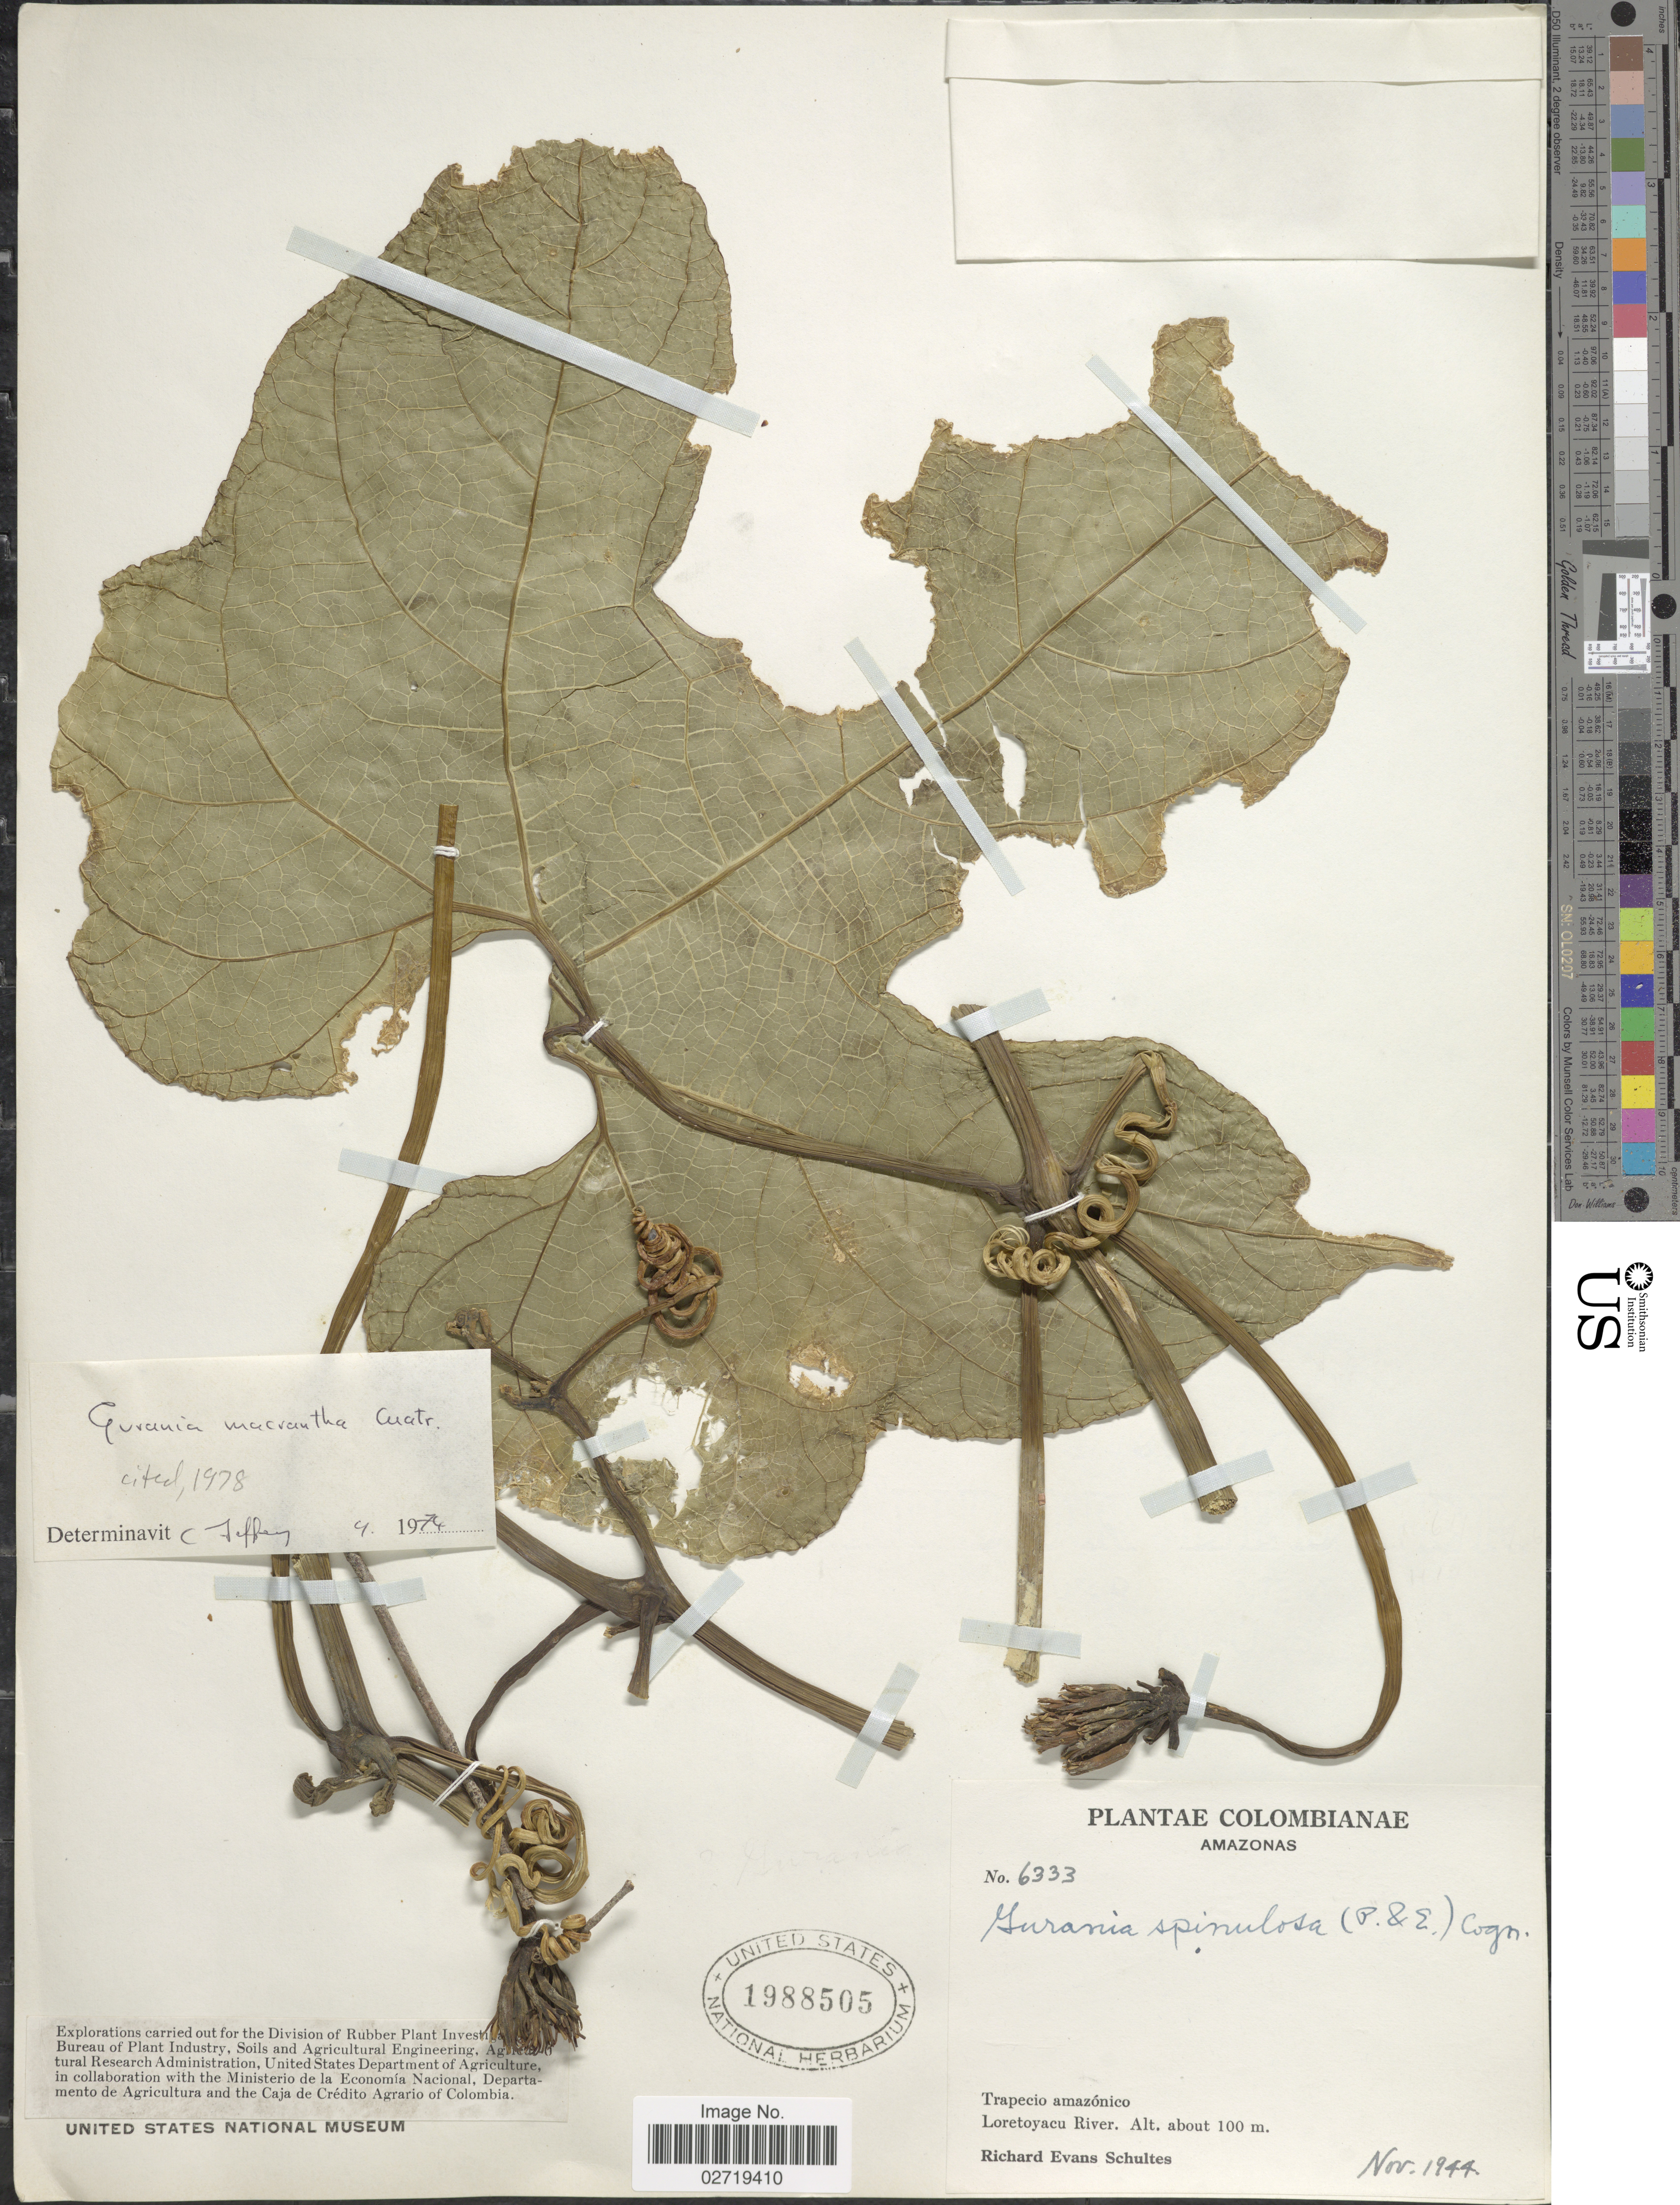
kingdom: Plantae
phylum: Tracheophyta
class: Magnoliopsida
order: Cucurbitales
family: Cucurbitaceae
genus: Gurania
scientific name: Gurania macrantha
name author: Cuatrec.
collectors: R. E. Schultes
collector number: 6333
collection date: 1944-11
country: Colombia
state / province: Amazônas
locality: Trapecio amazónico, Loretoyacu River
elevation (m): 100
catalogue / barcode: US 1988505